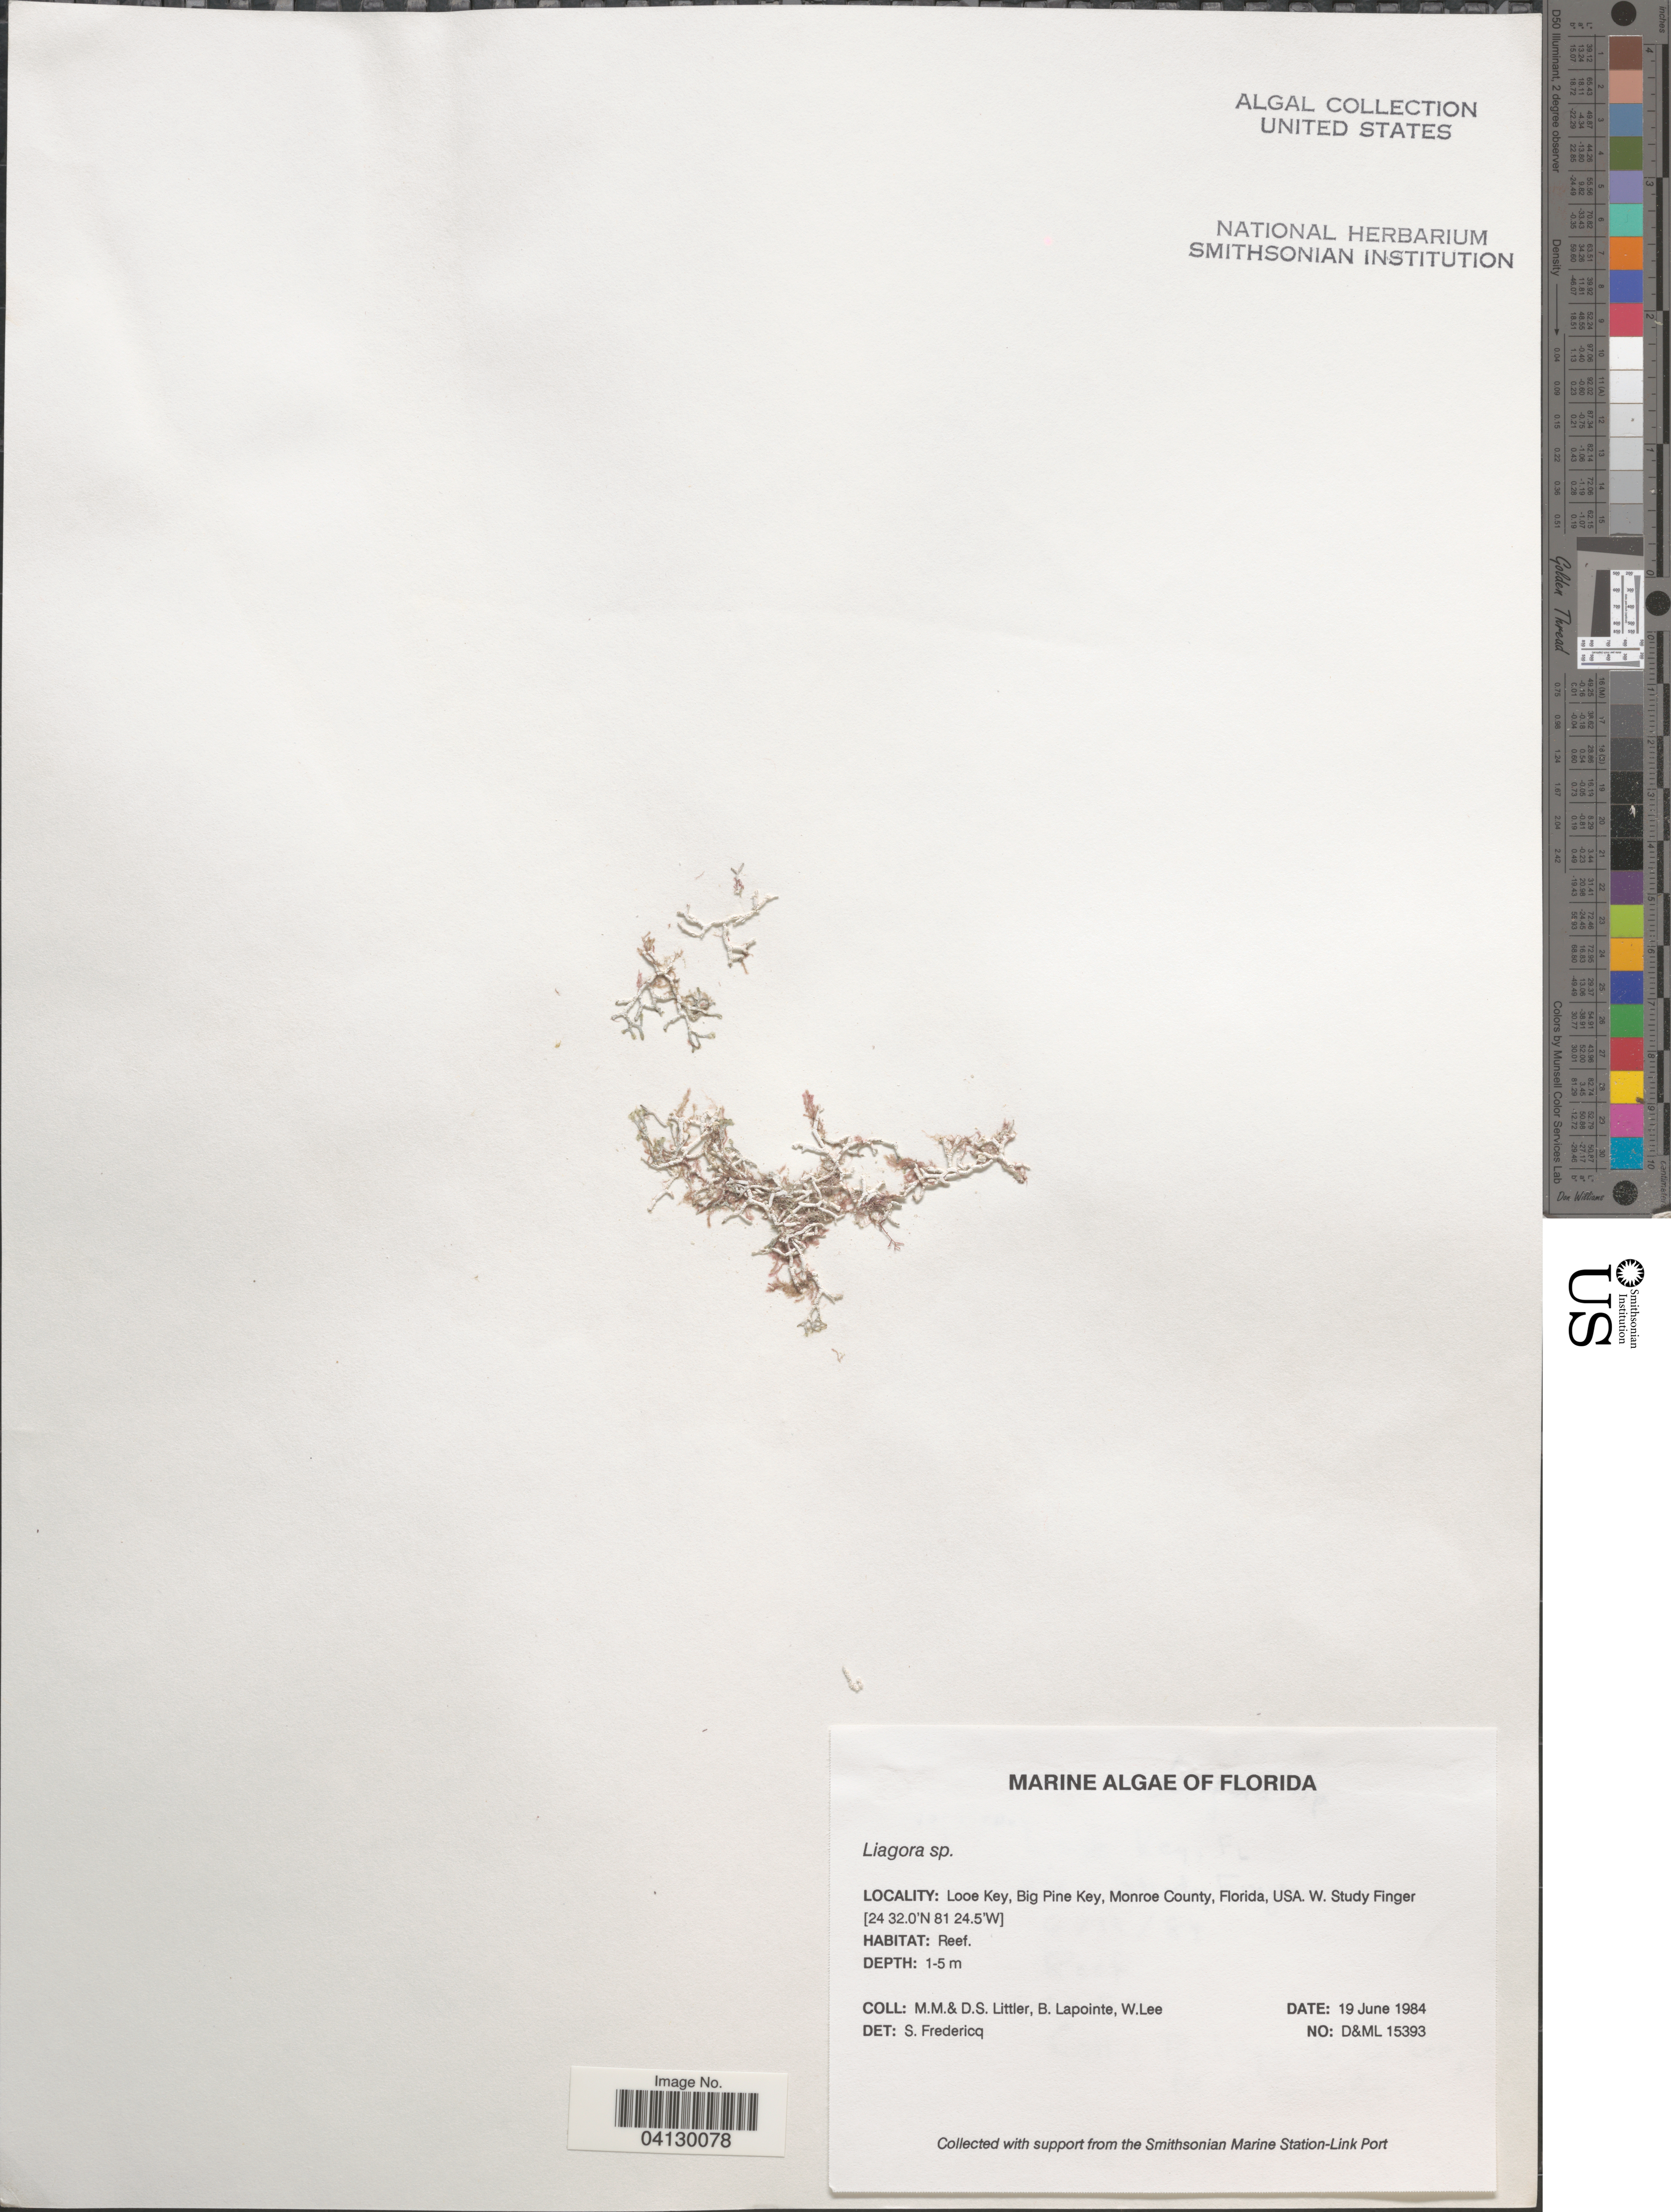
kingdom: Plantae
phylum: Rhodophyta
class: Florideophyceae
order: Nemaliales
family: Liagoraceae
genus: Liagora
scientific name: Liagora sp.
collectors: D. S. Littler, B. Lapointe & W. Lee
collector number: D&ML 15393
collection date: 1984-06-19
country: United States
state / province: Florida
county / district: Monroe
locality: Looe Key, Big Pine Key, Monroe County. W. Study Finger.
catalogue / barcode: US 328821